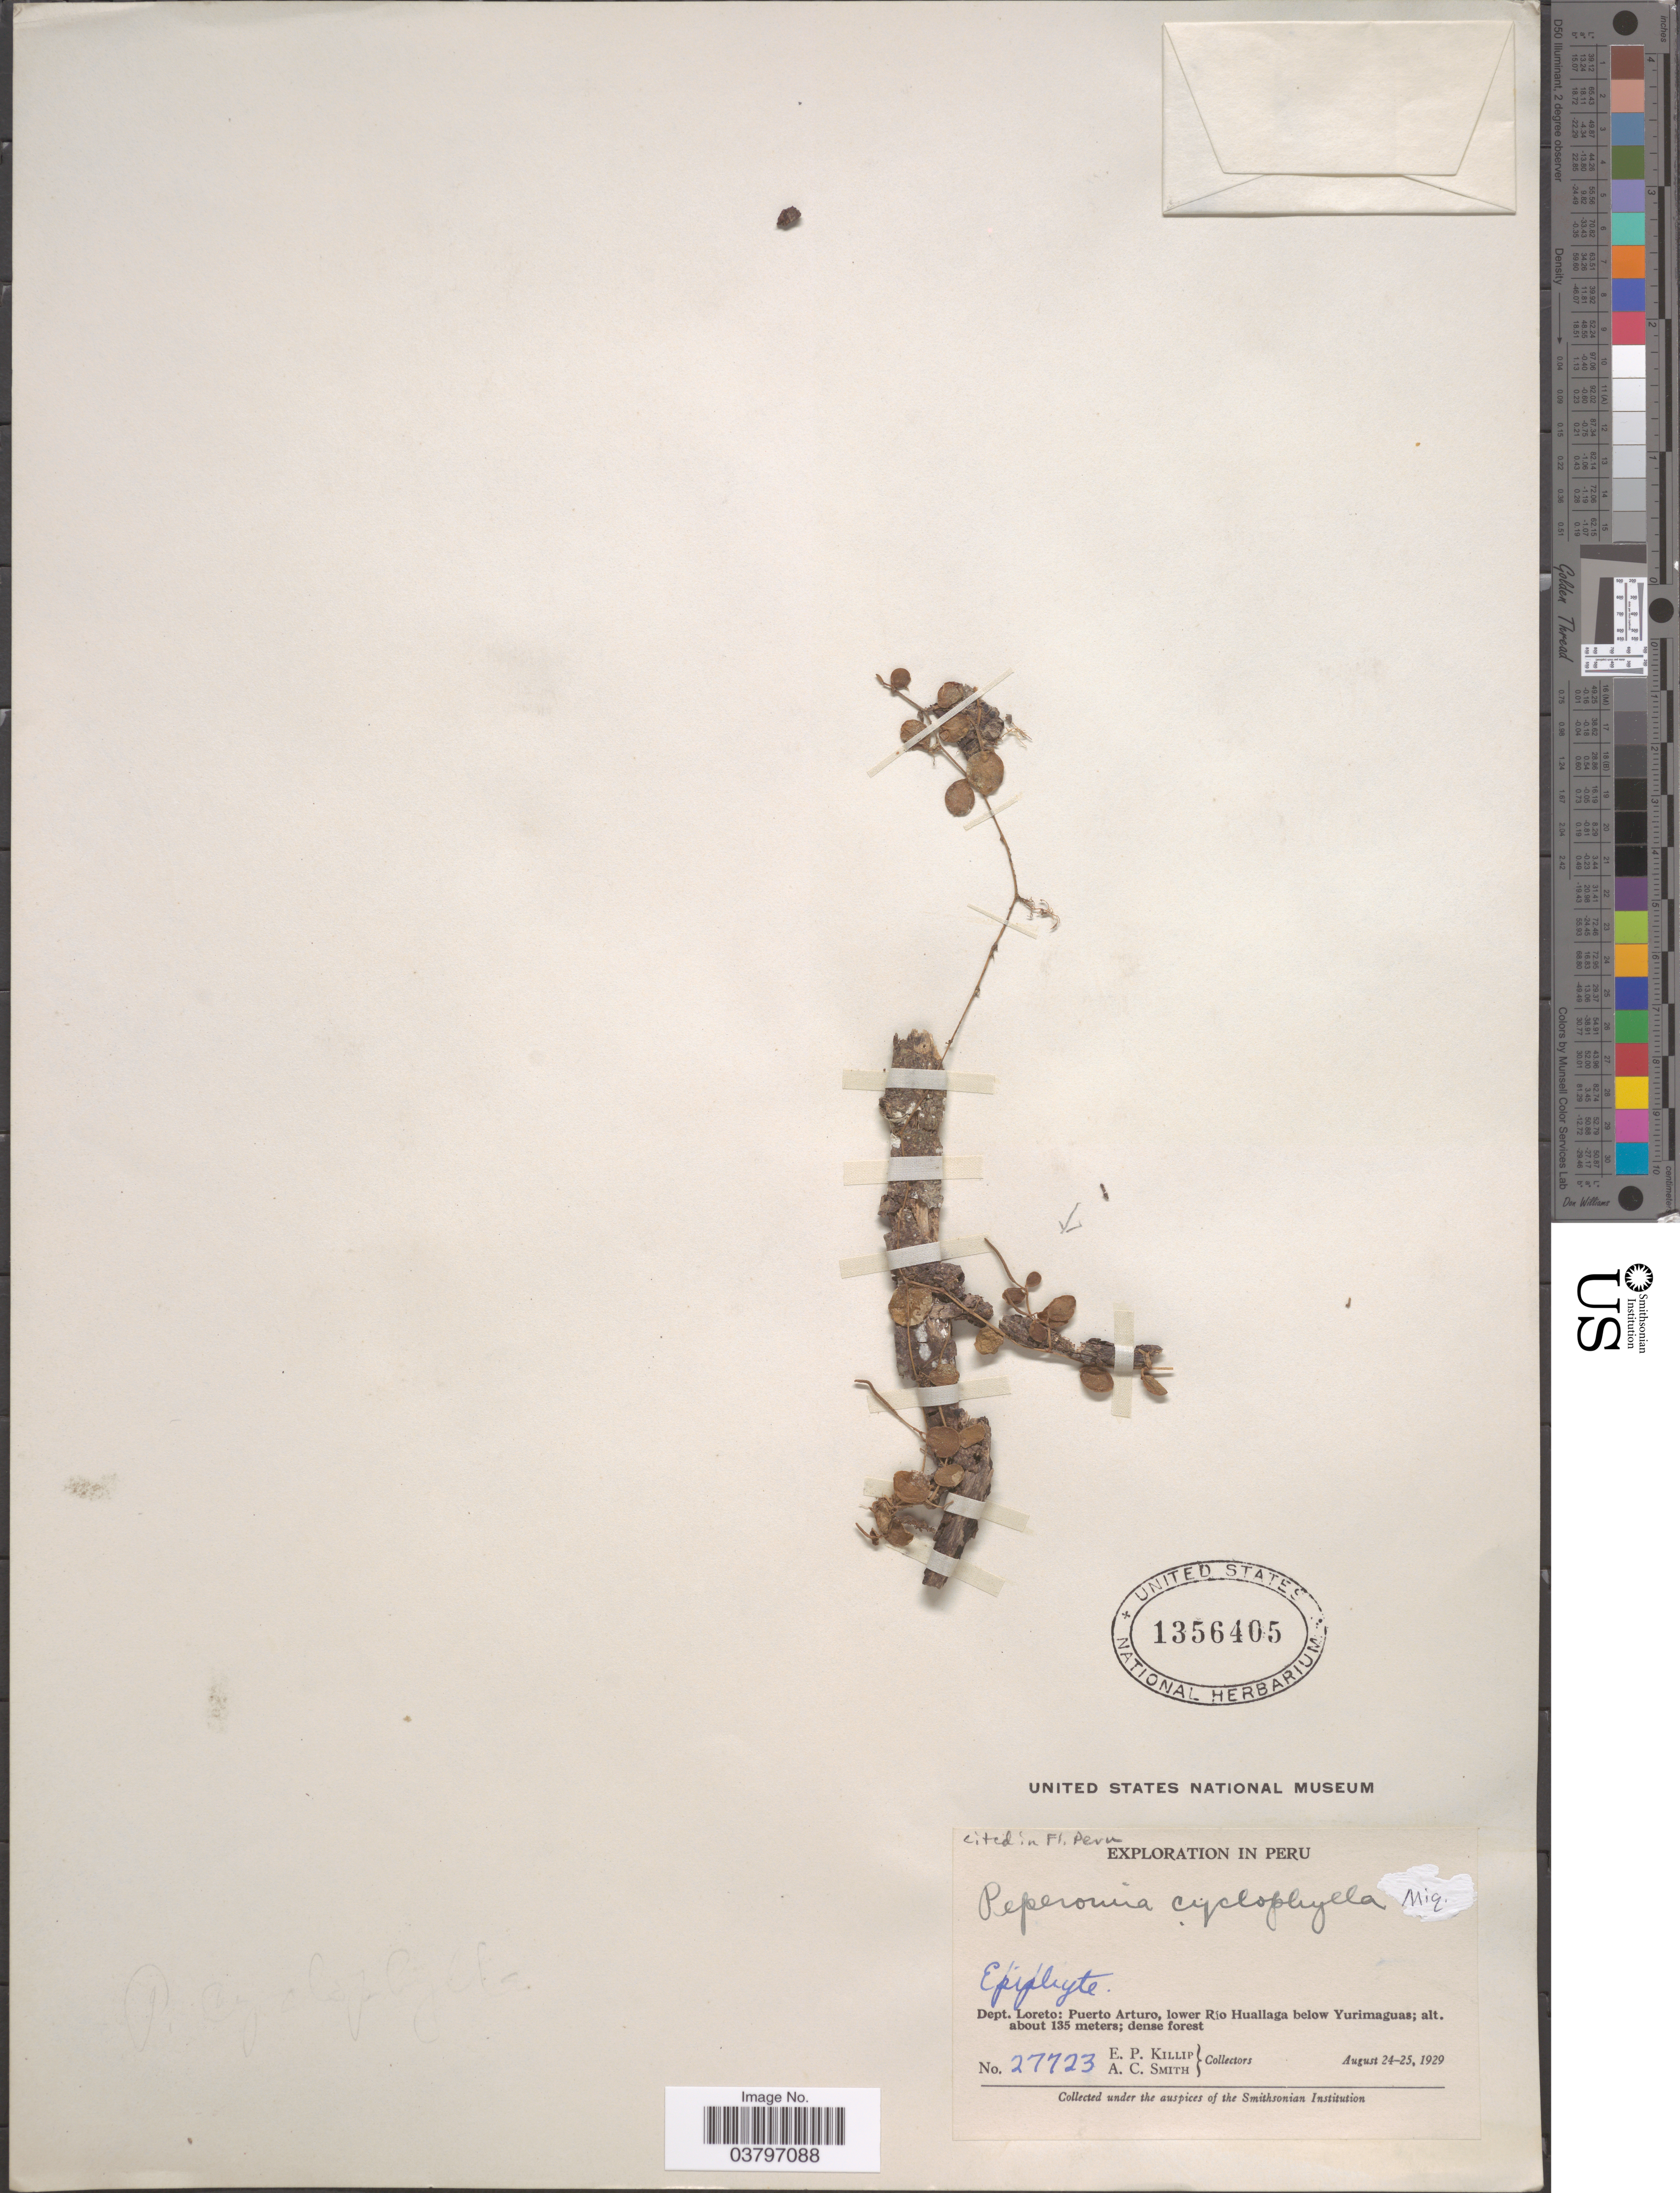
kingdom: Plantae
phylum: Tracheophyta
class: Magnoliopsida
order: Piperales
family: Piperaceae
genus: Peperomia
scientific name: Peperomia cyclophylla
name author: Miq.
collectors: E. P. Killip & A. C. Smith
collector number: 27723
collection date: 1929-08-24/1929-08-25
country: Peru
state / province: Loreto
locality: Dept. Loreto: Puerto Arturo, lower Río Huallaga below Yurimaguas.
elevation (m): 135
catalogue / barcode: US 1356405